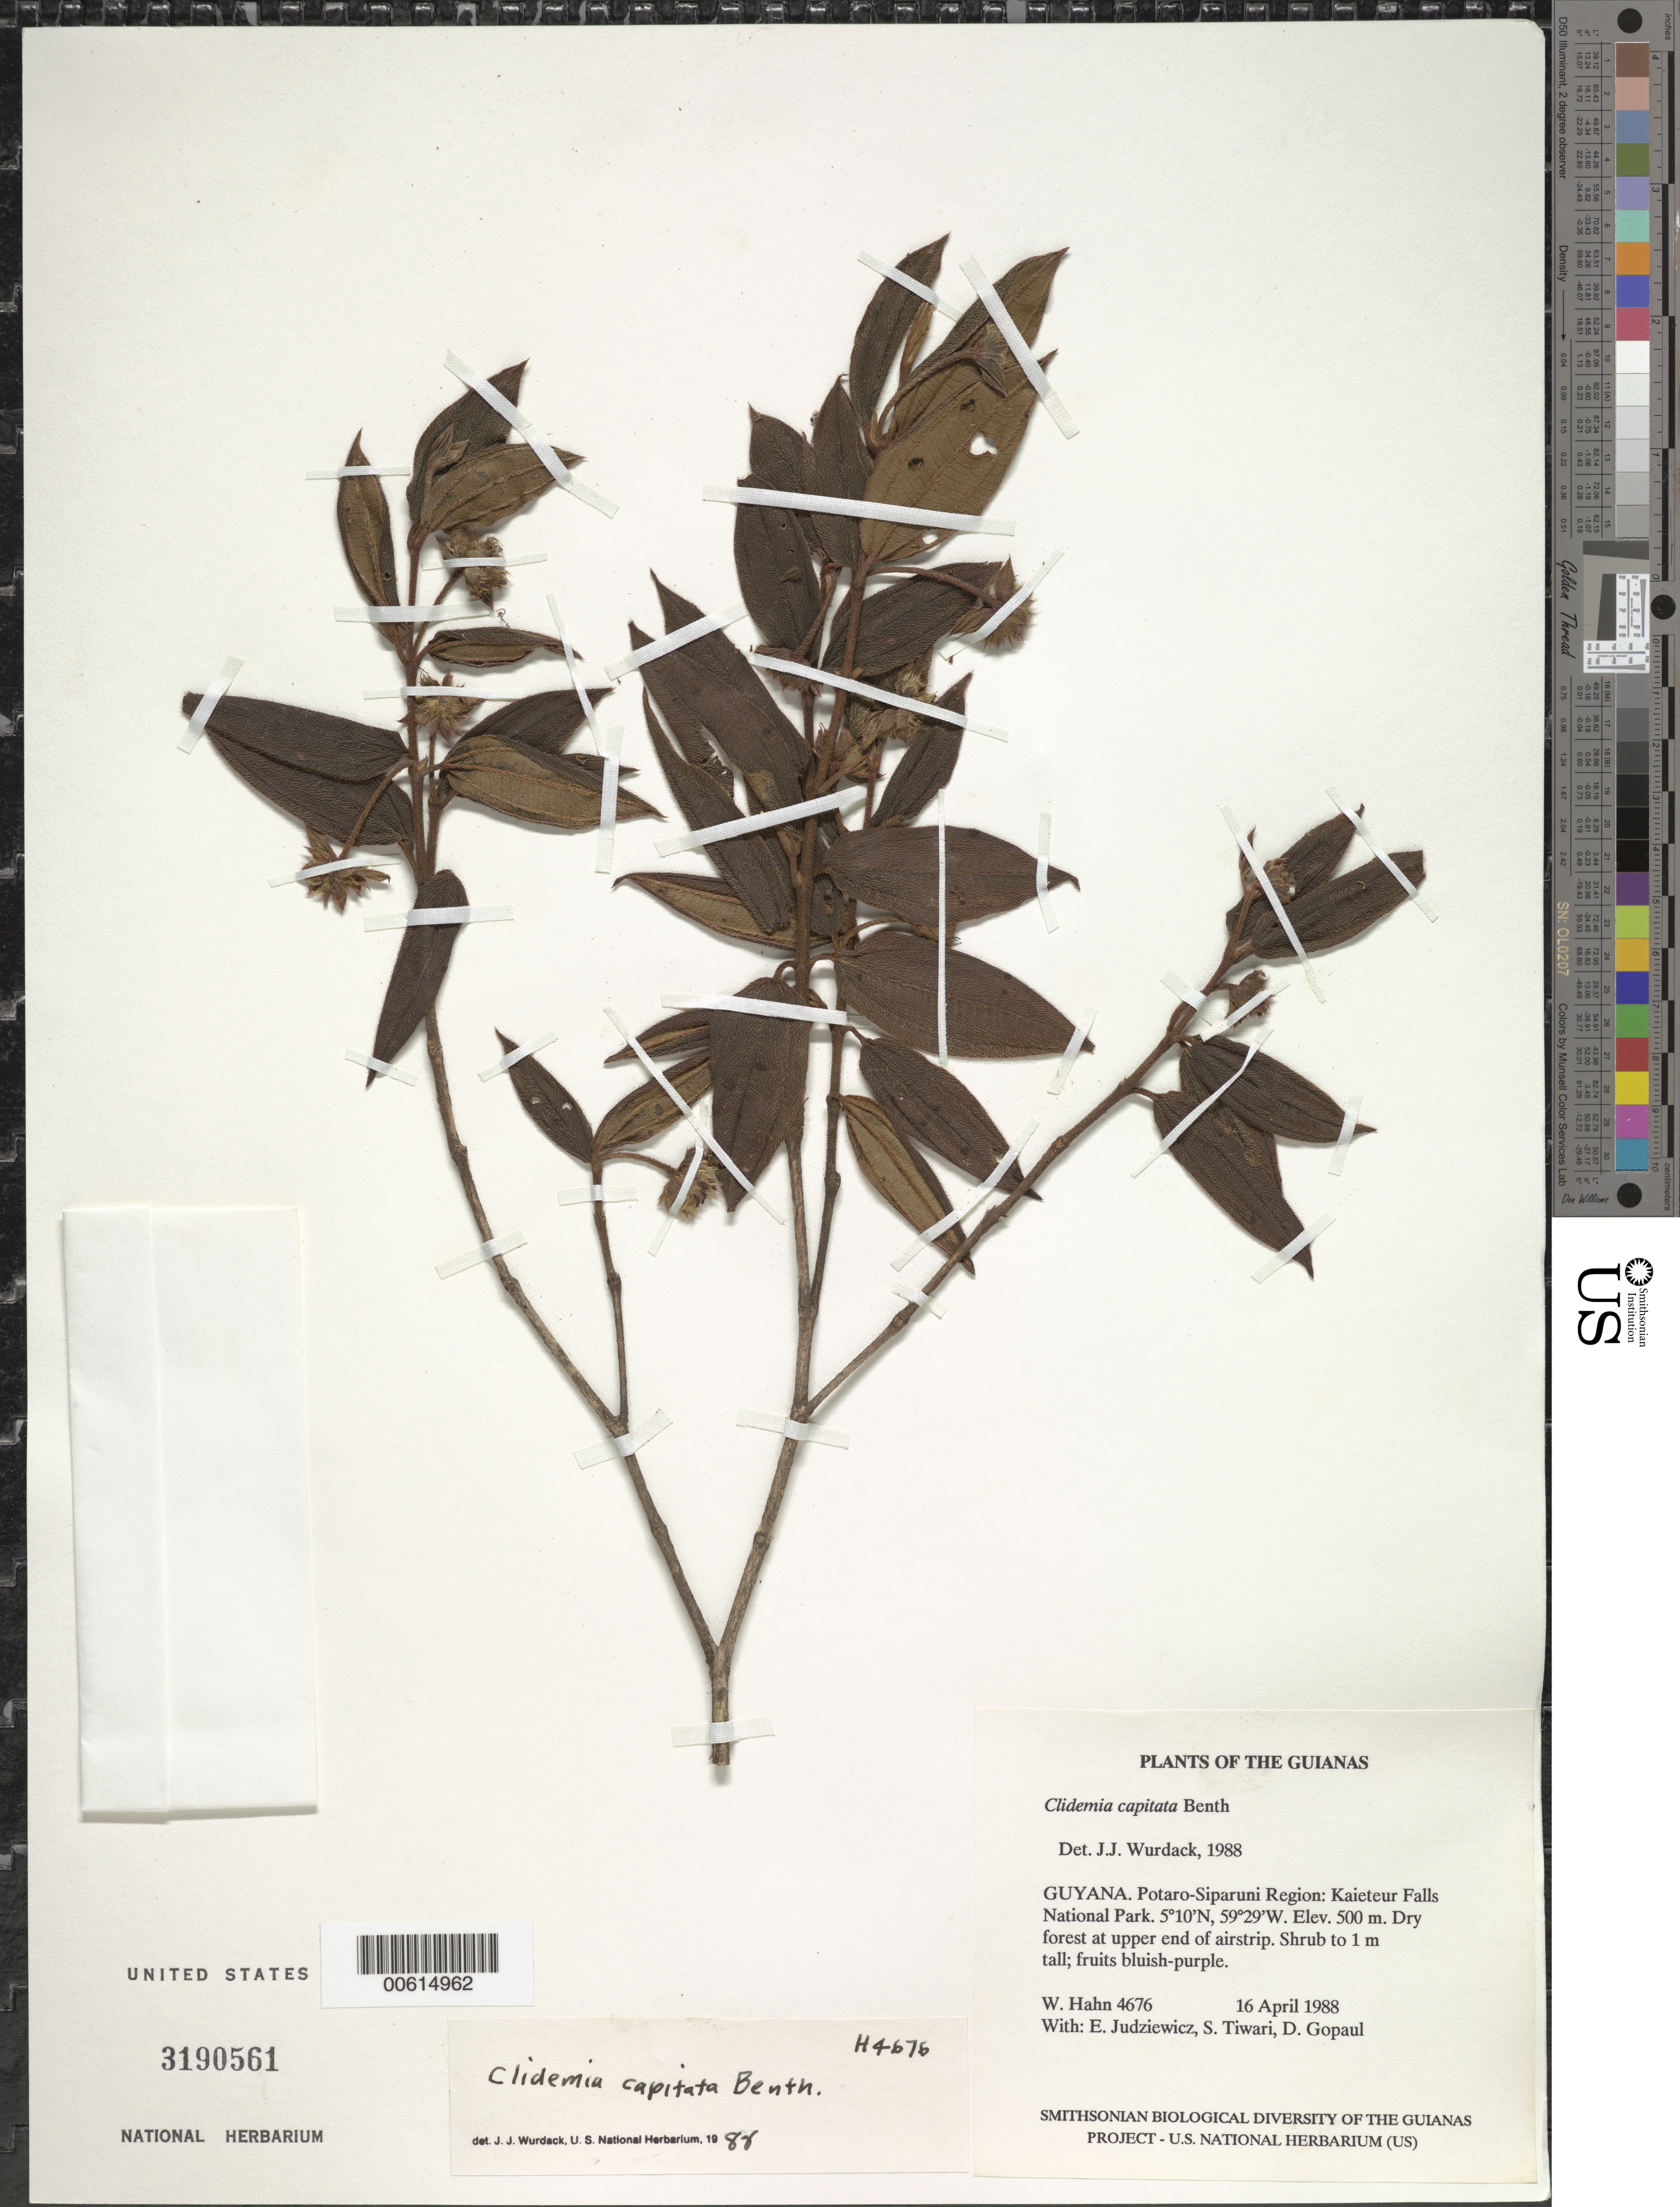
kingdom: Plantae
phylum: Tracheophyta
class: Magnoliopsida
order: Myrtales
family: Melastomataceae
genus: Clidemia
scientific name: Clidemia capitata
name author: Benth.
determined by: Wurdack, John J., (US), US (UNITED STATES)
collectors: W. Hahn, E. J. Judziewicz, S. Tiwari & D. Gopaul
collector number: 4676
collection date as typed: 16 April 1988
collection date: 1988-04-16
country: Guyana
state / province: Potaro-Siparuni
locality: Kaieteur Falls National Park. Upper end of airstrip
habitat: Dry forest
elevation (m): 500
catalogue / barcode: US 3190561